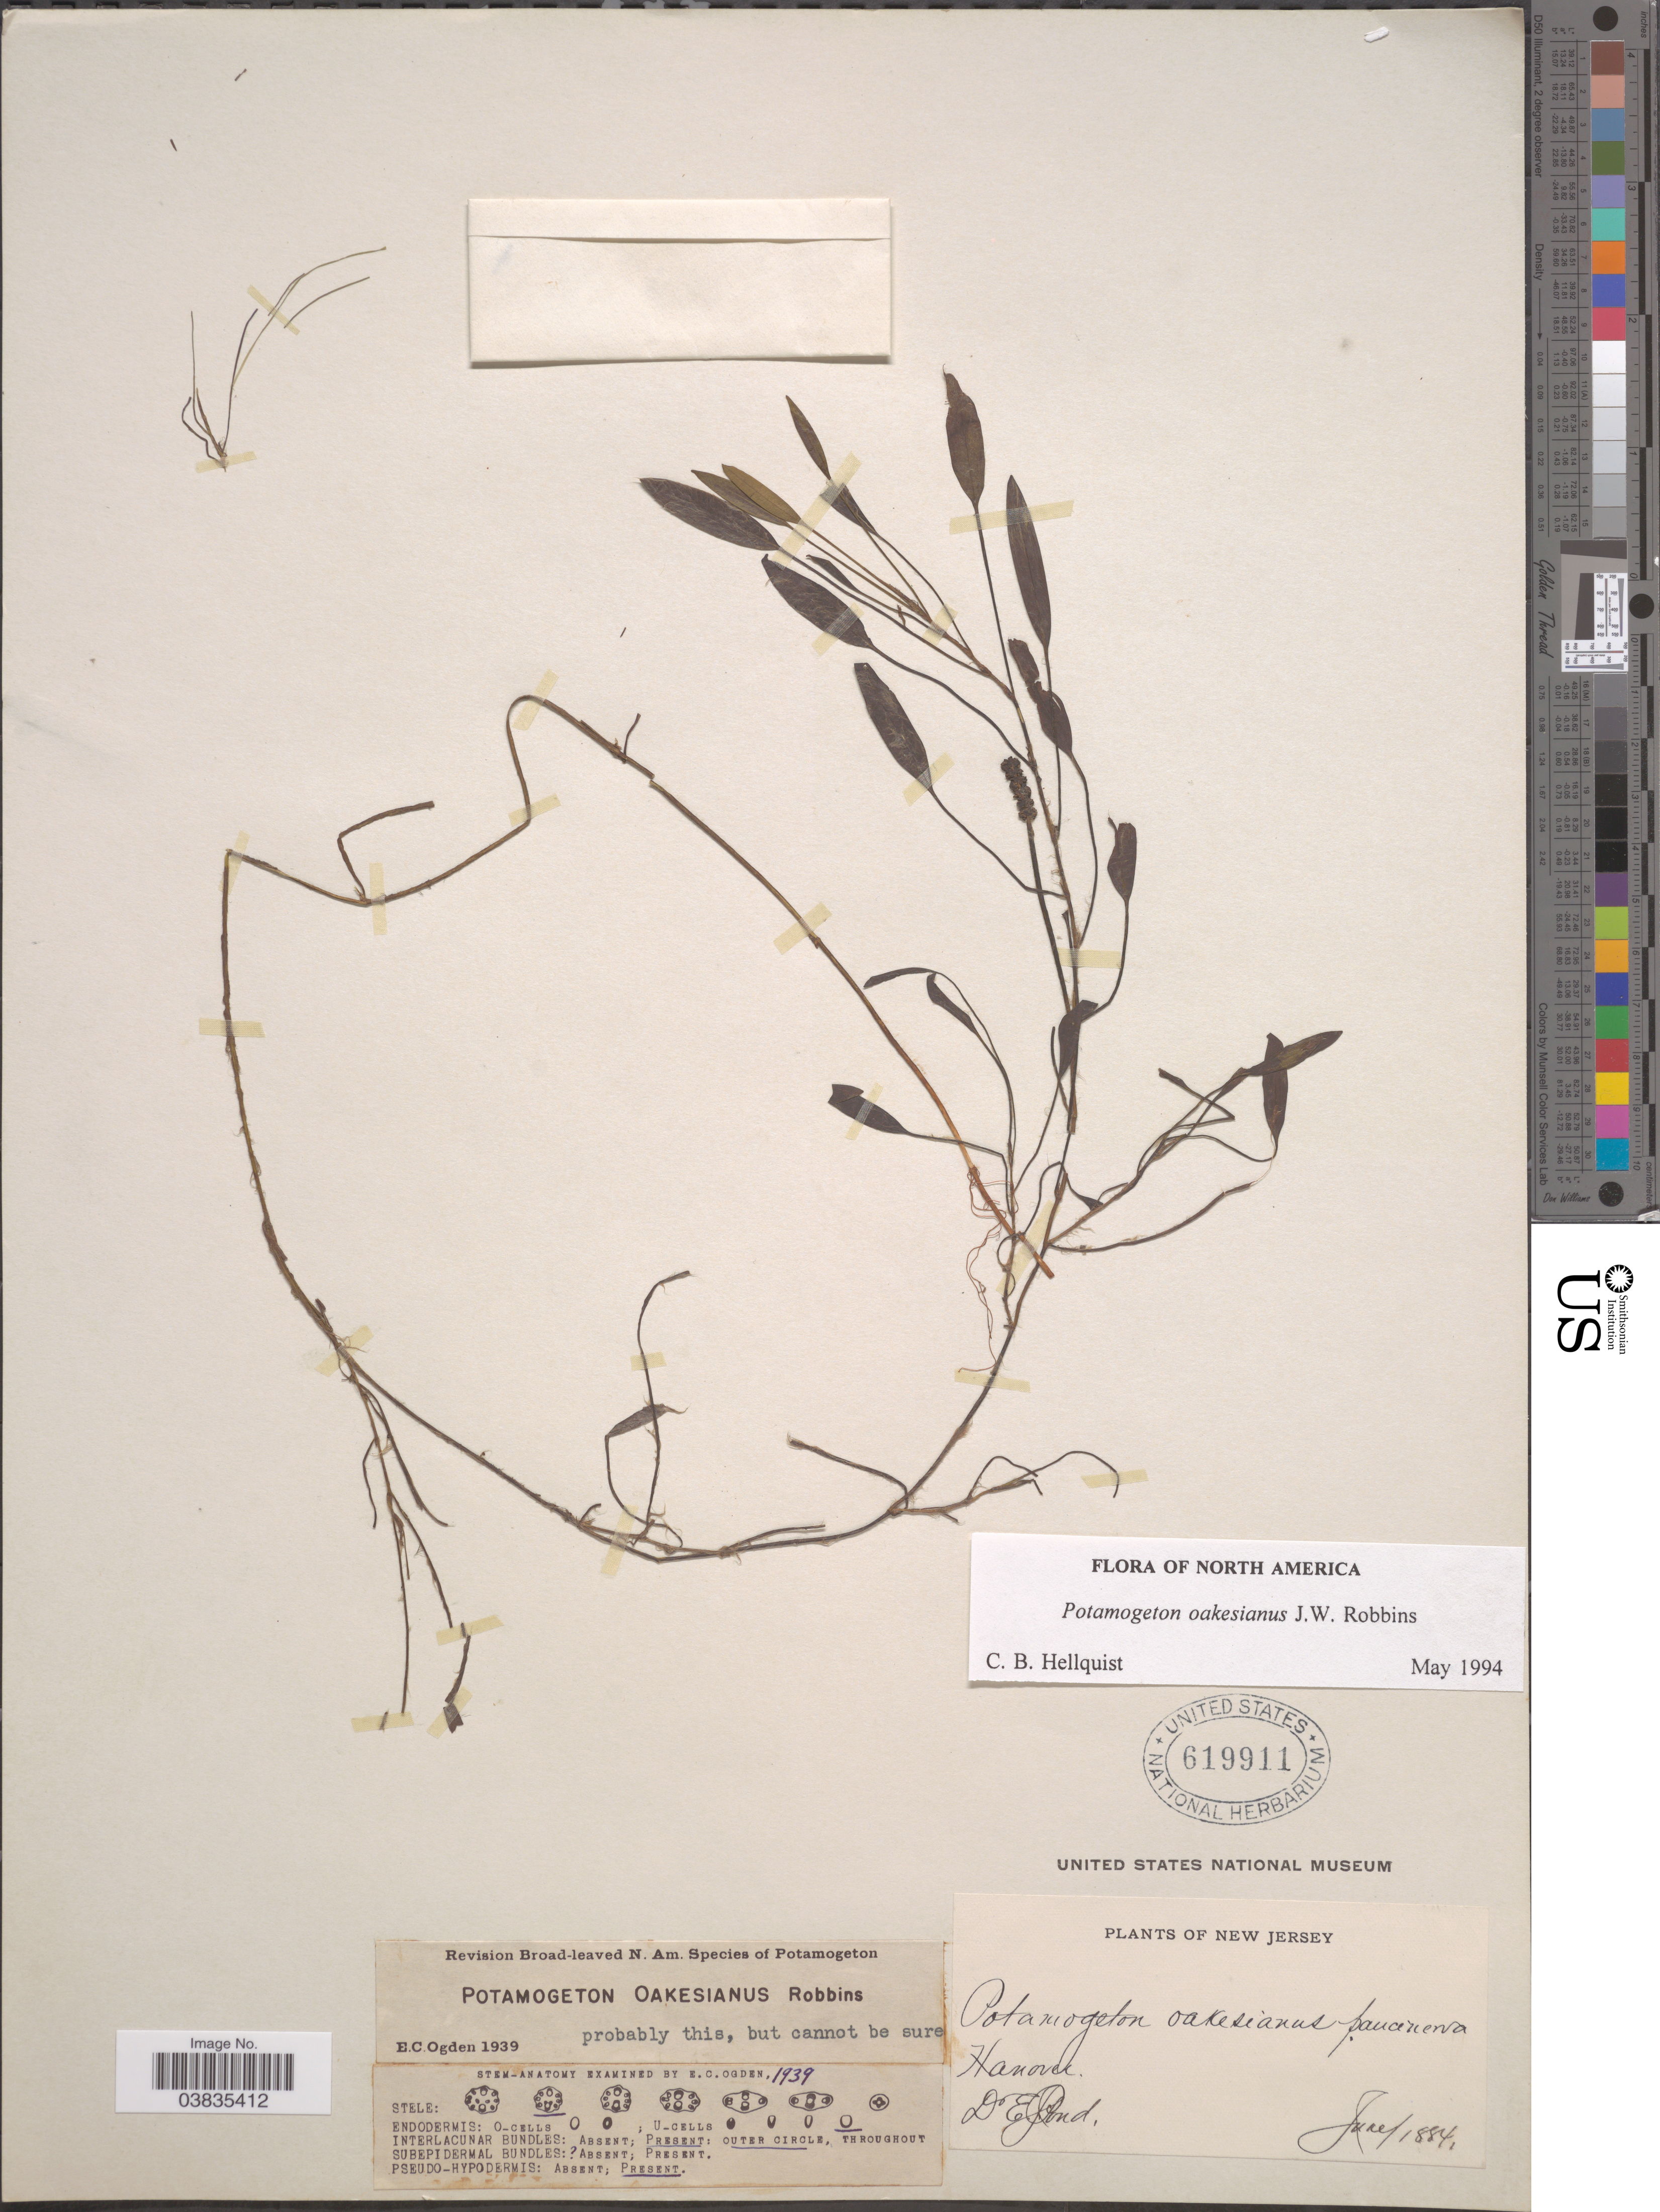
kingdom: Plantae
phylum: Tracheophyta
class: Liliopsida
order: Alismatales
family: Potamogetonaceae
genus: Potamogeton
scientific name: Potamogeton oakesianus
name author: J.W. Robbins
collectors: D. Pond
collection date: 1884-06-01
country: United States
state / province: New Jersey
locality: Hanover.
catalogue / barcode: US 619911